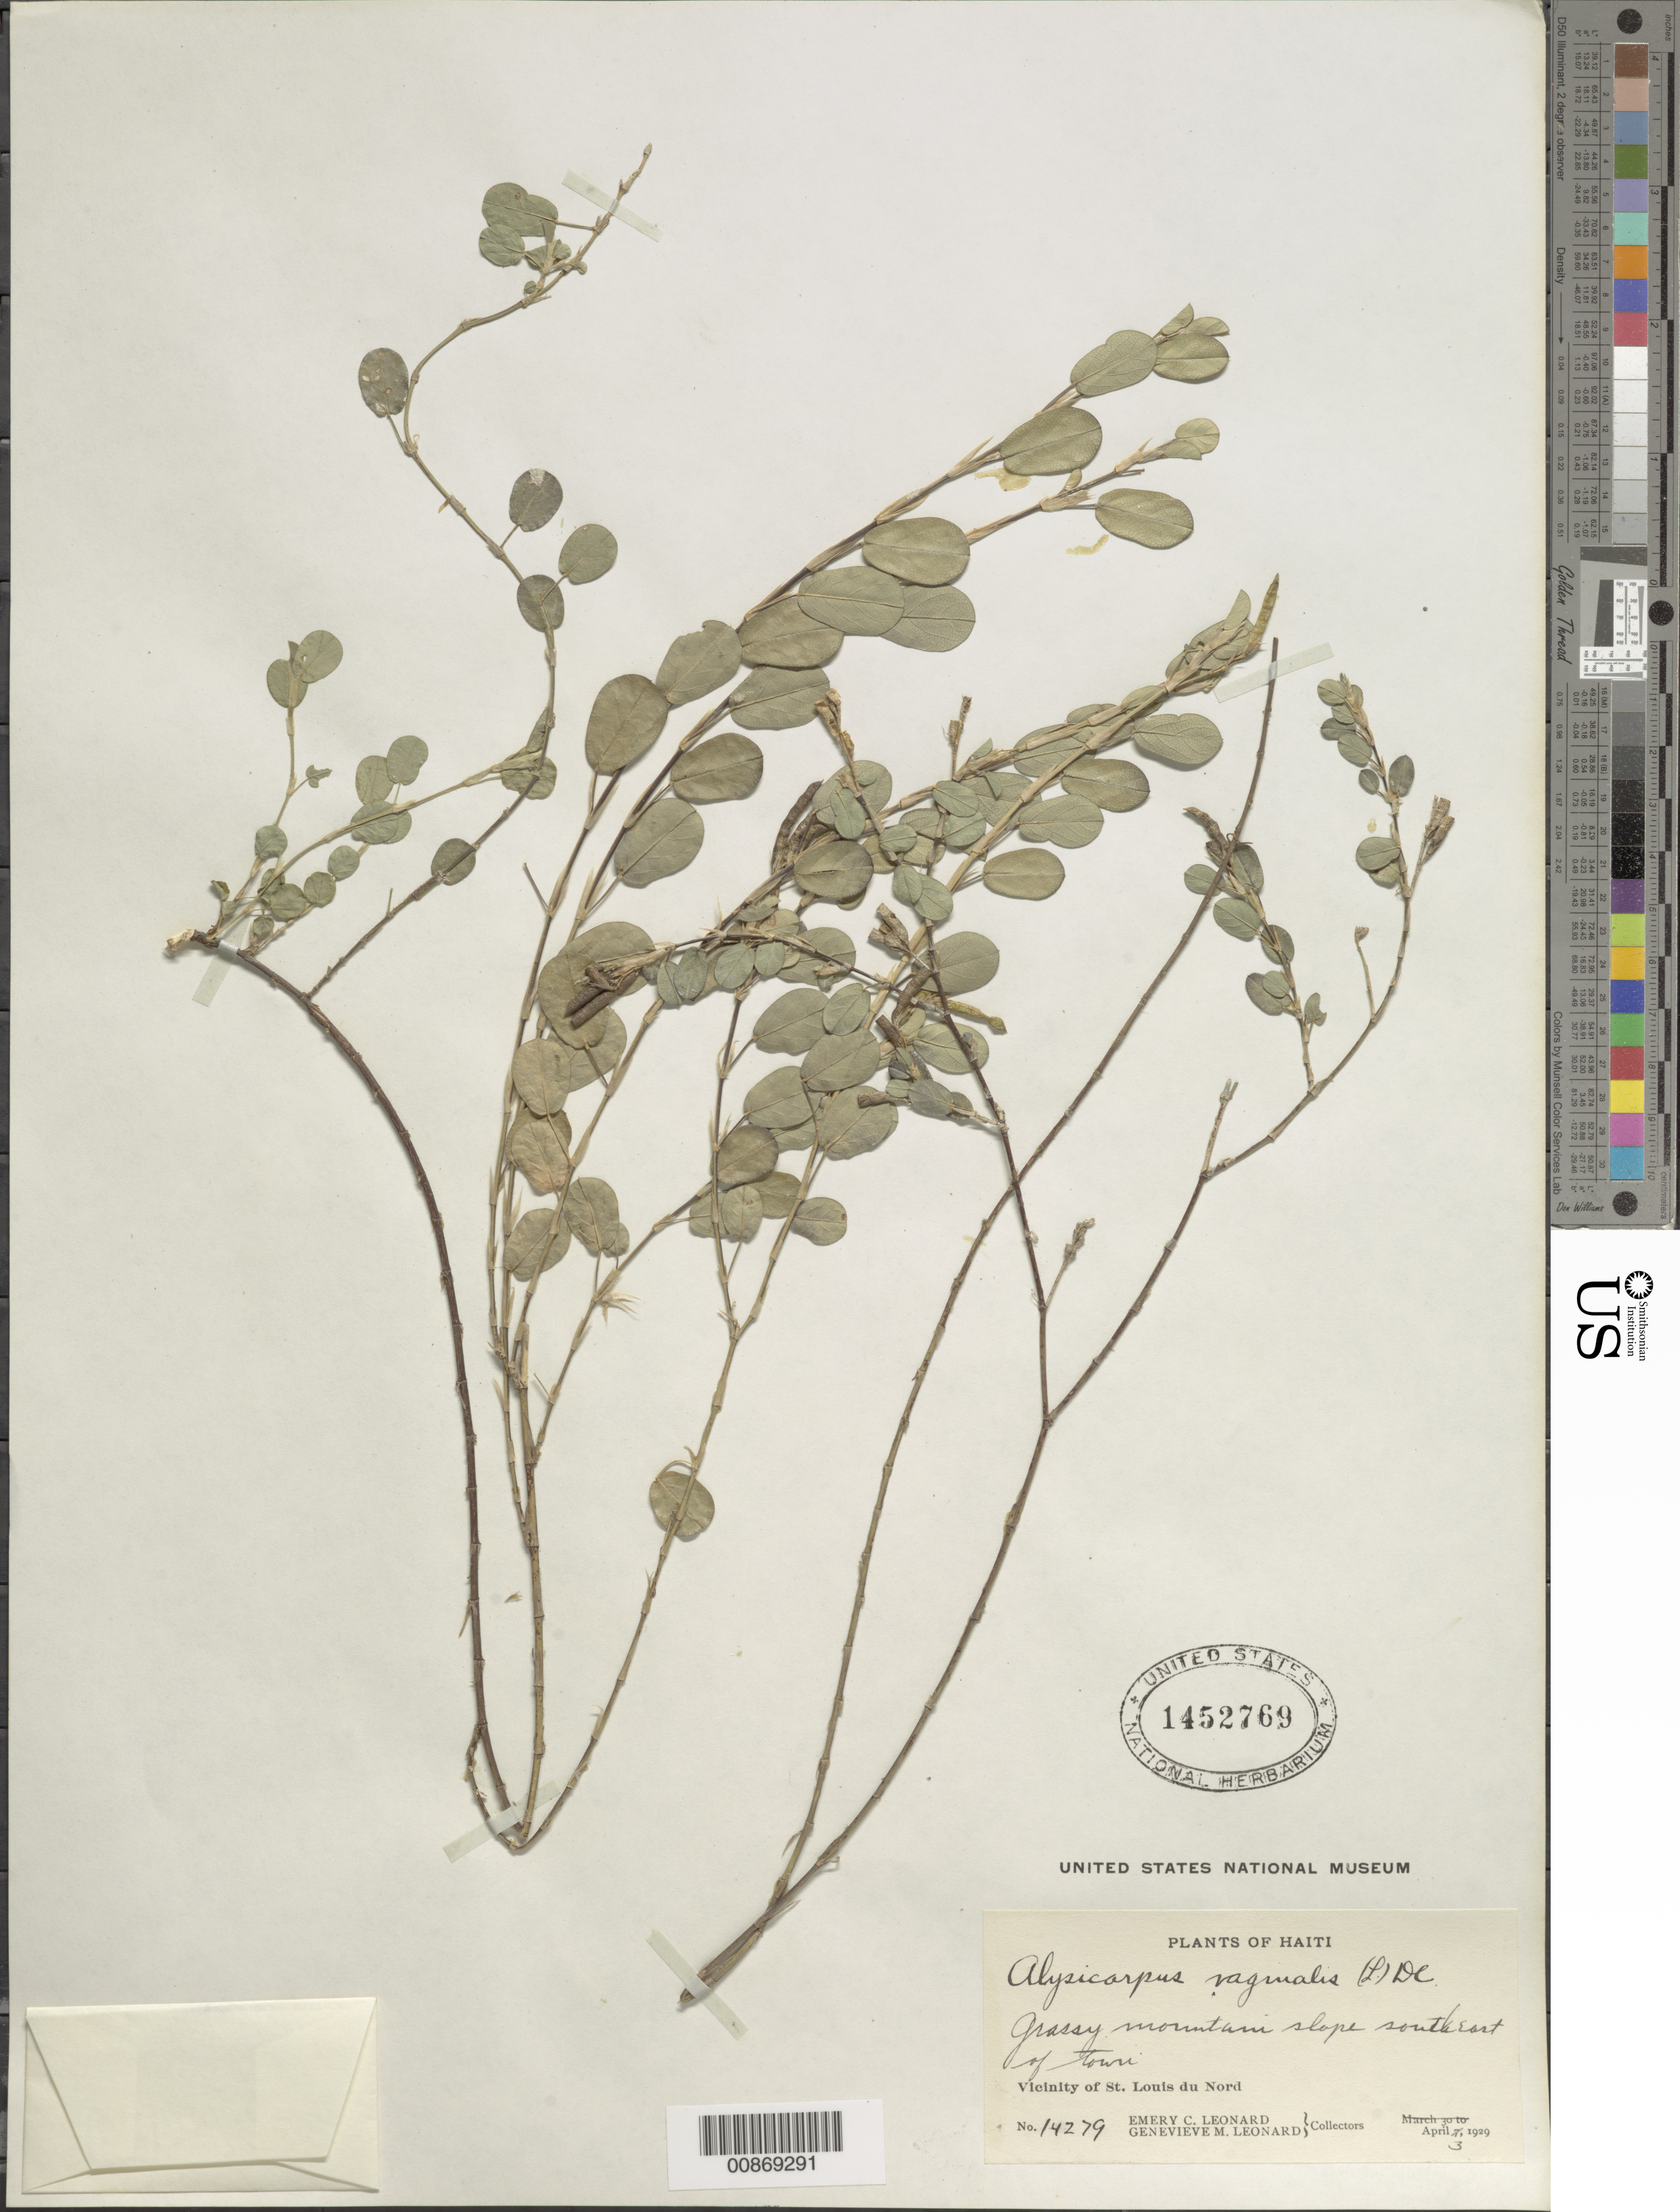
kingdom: Plantae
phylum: Tracheophyta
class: Magnoliopsida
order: Fabales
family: Fabaceae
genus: Alysicarpus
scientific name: Alysicarpus vaginalis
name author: (L.) DC.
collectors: E. C. Leonard & G. M. Leonard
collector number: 14279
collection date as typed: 03 Apr 1929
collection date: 1929-04-03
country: Haiti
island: Hispaniola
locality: Southeast of St. Louis du Nord.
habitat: Grassy mountain slope.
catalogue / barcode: US 1452769